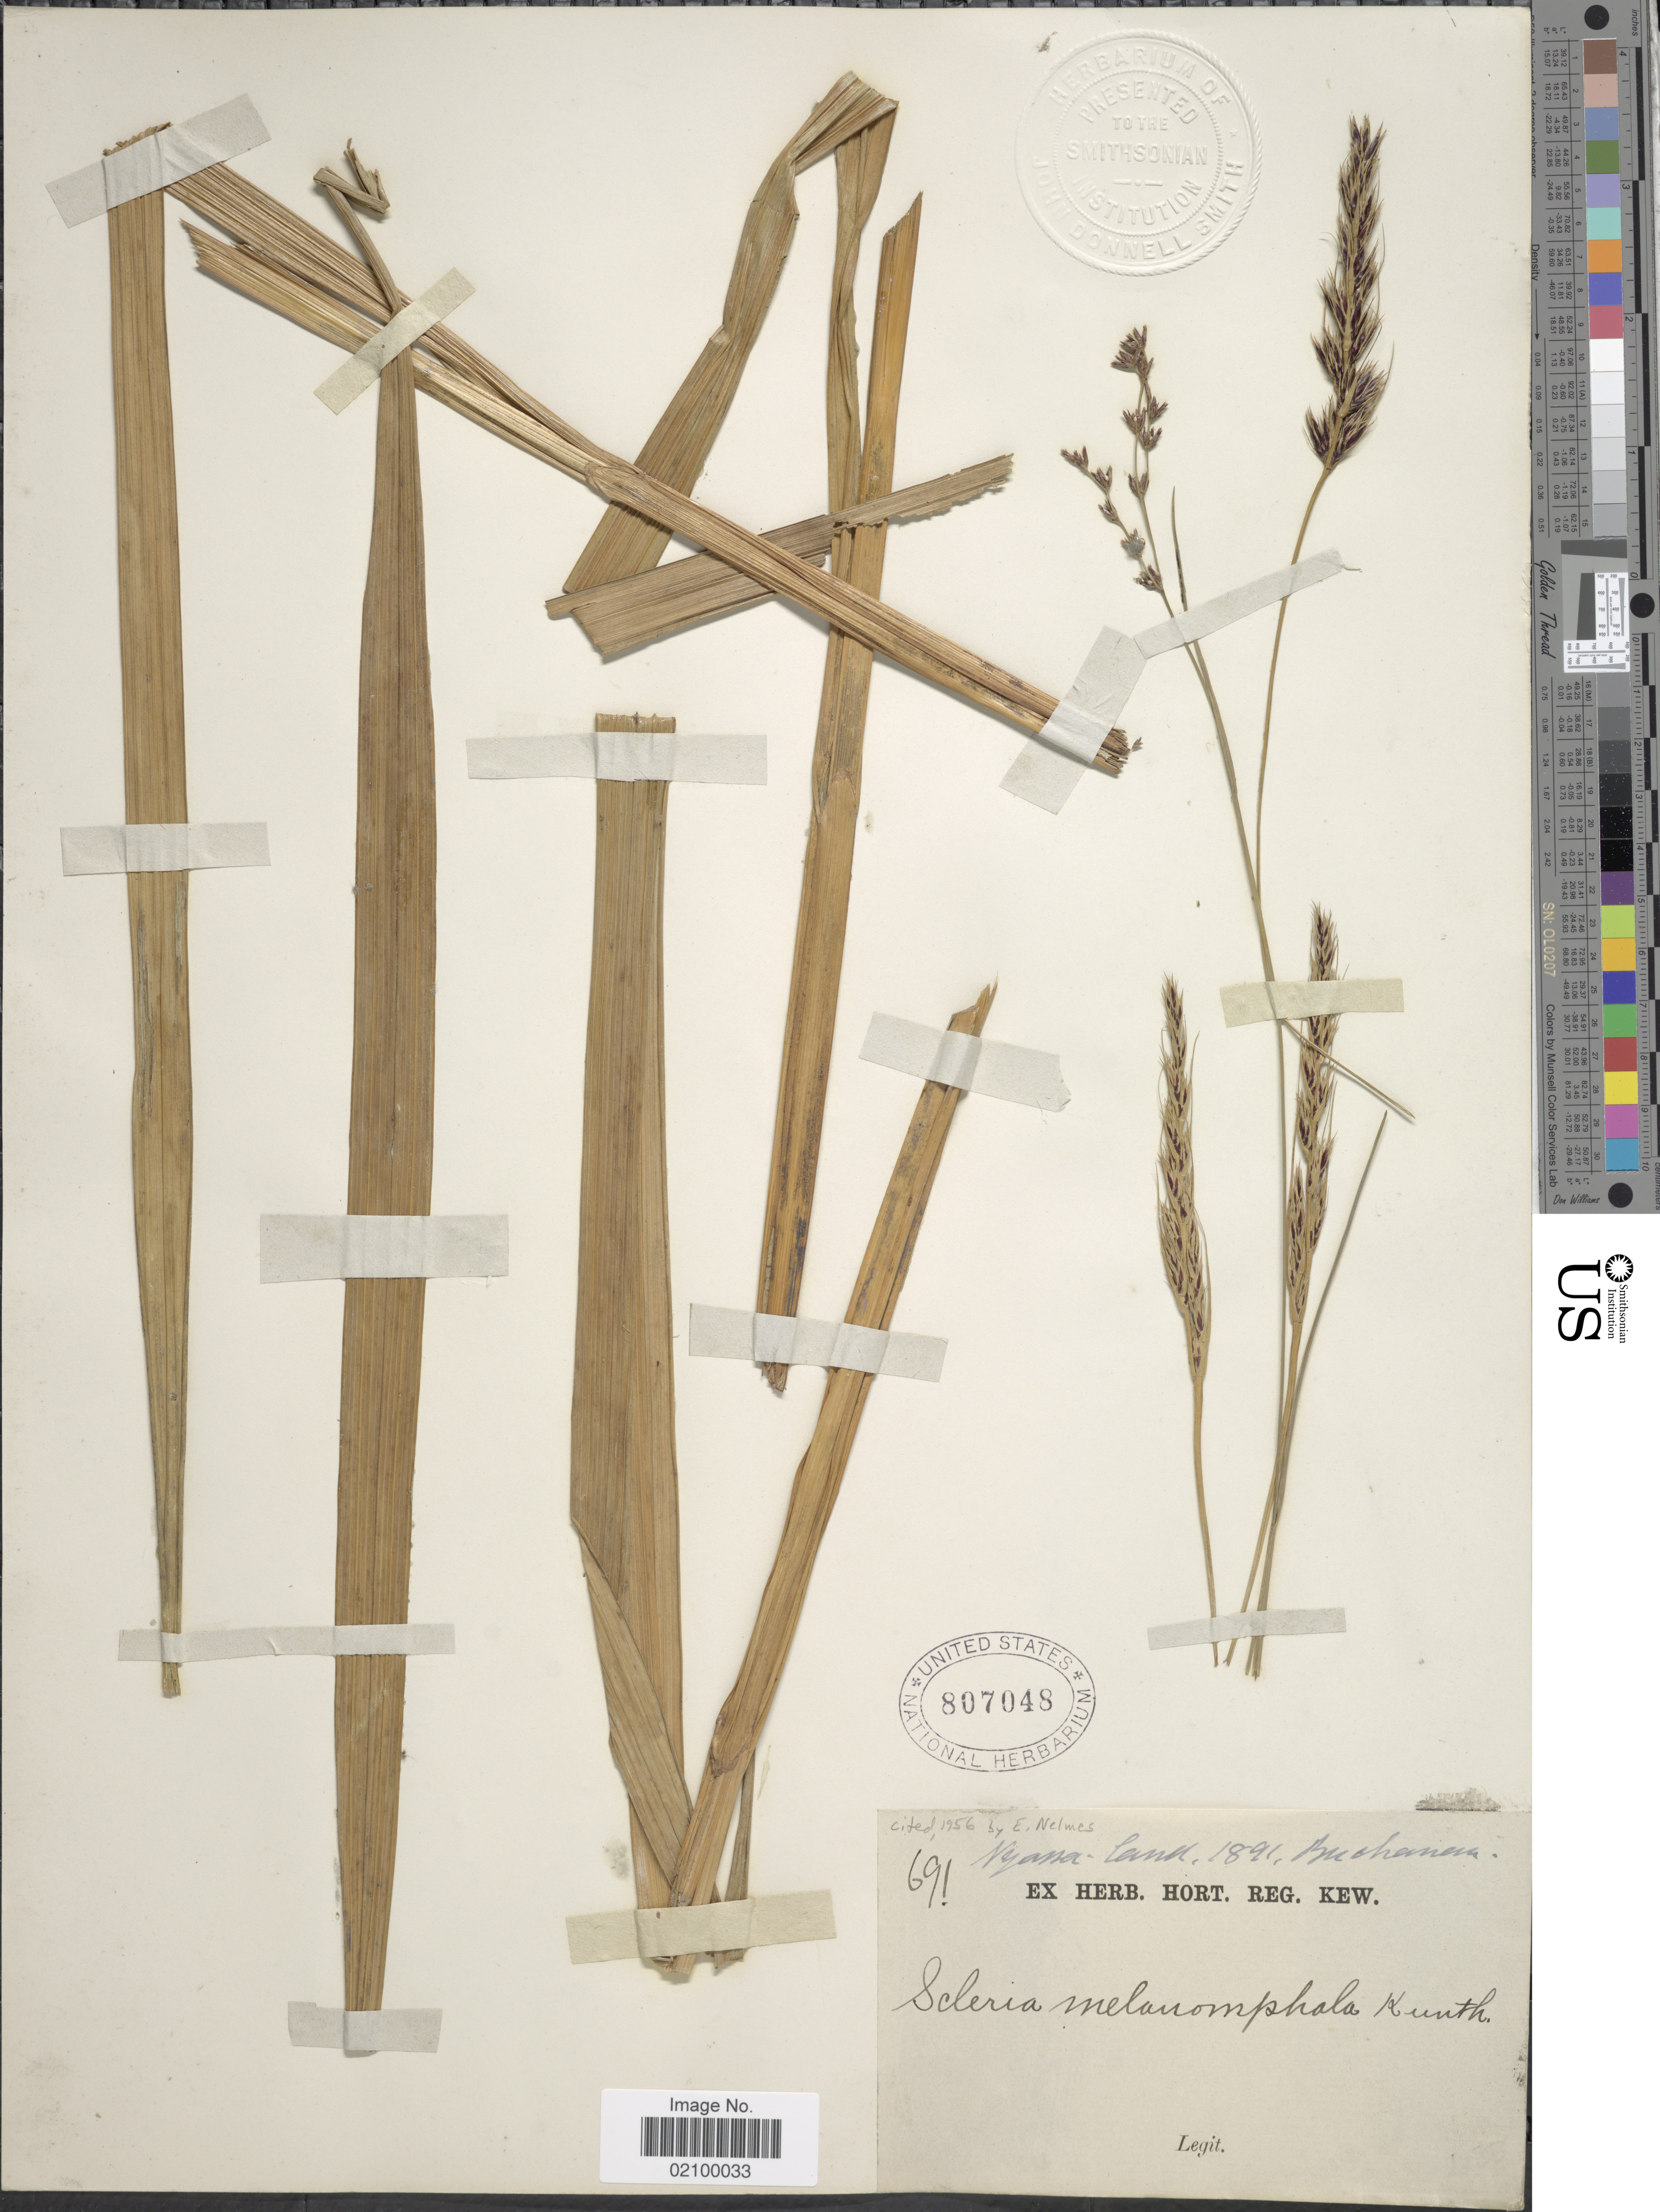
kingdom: Plantae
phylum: Tracheophyta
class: Liliopsida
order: Poales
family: Cyperaceae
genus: Scleria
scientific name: Scleria melanomphala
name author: Kunth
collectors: -. Buchanan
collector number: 691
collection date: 1891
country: Malawi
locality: Nyasa-land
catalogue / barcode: US 807048